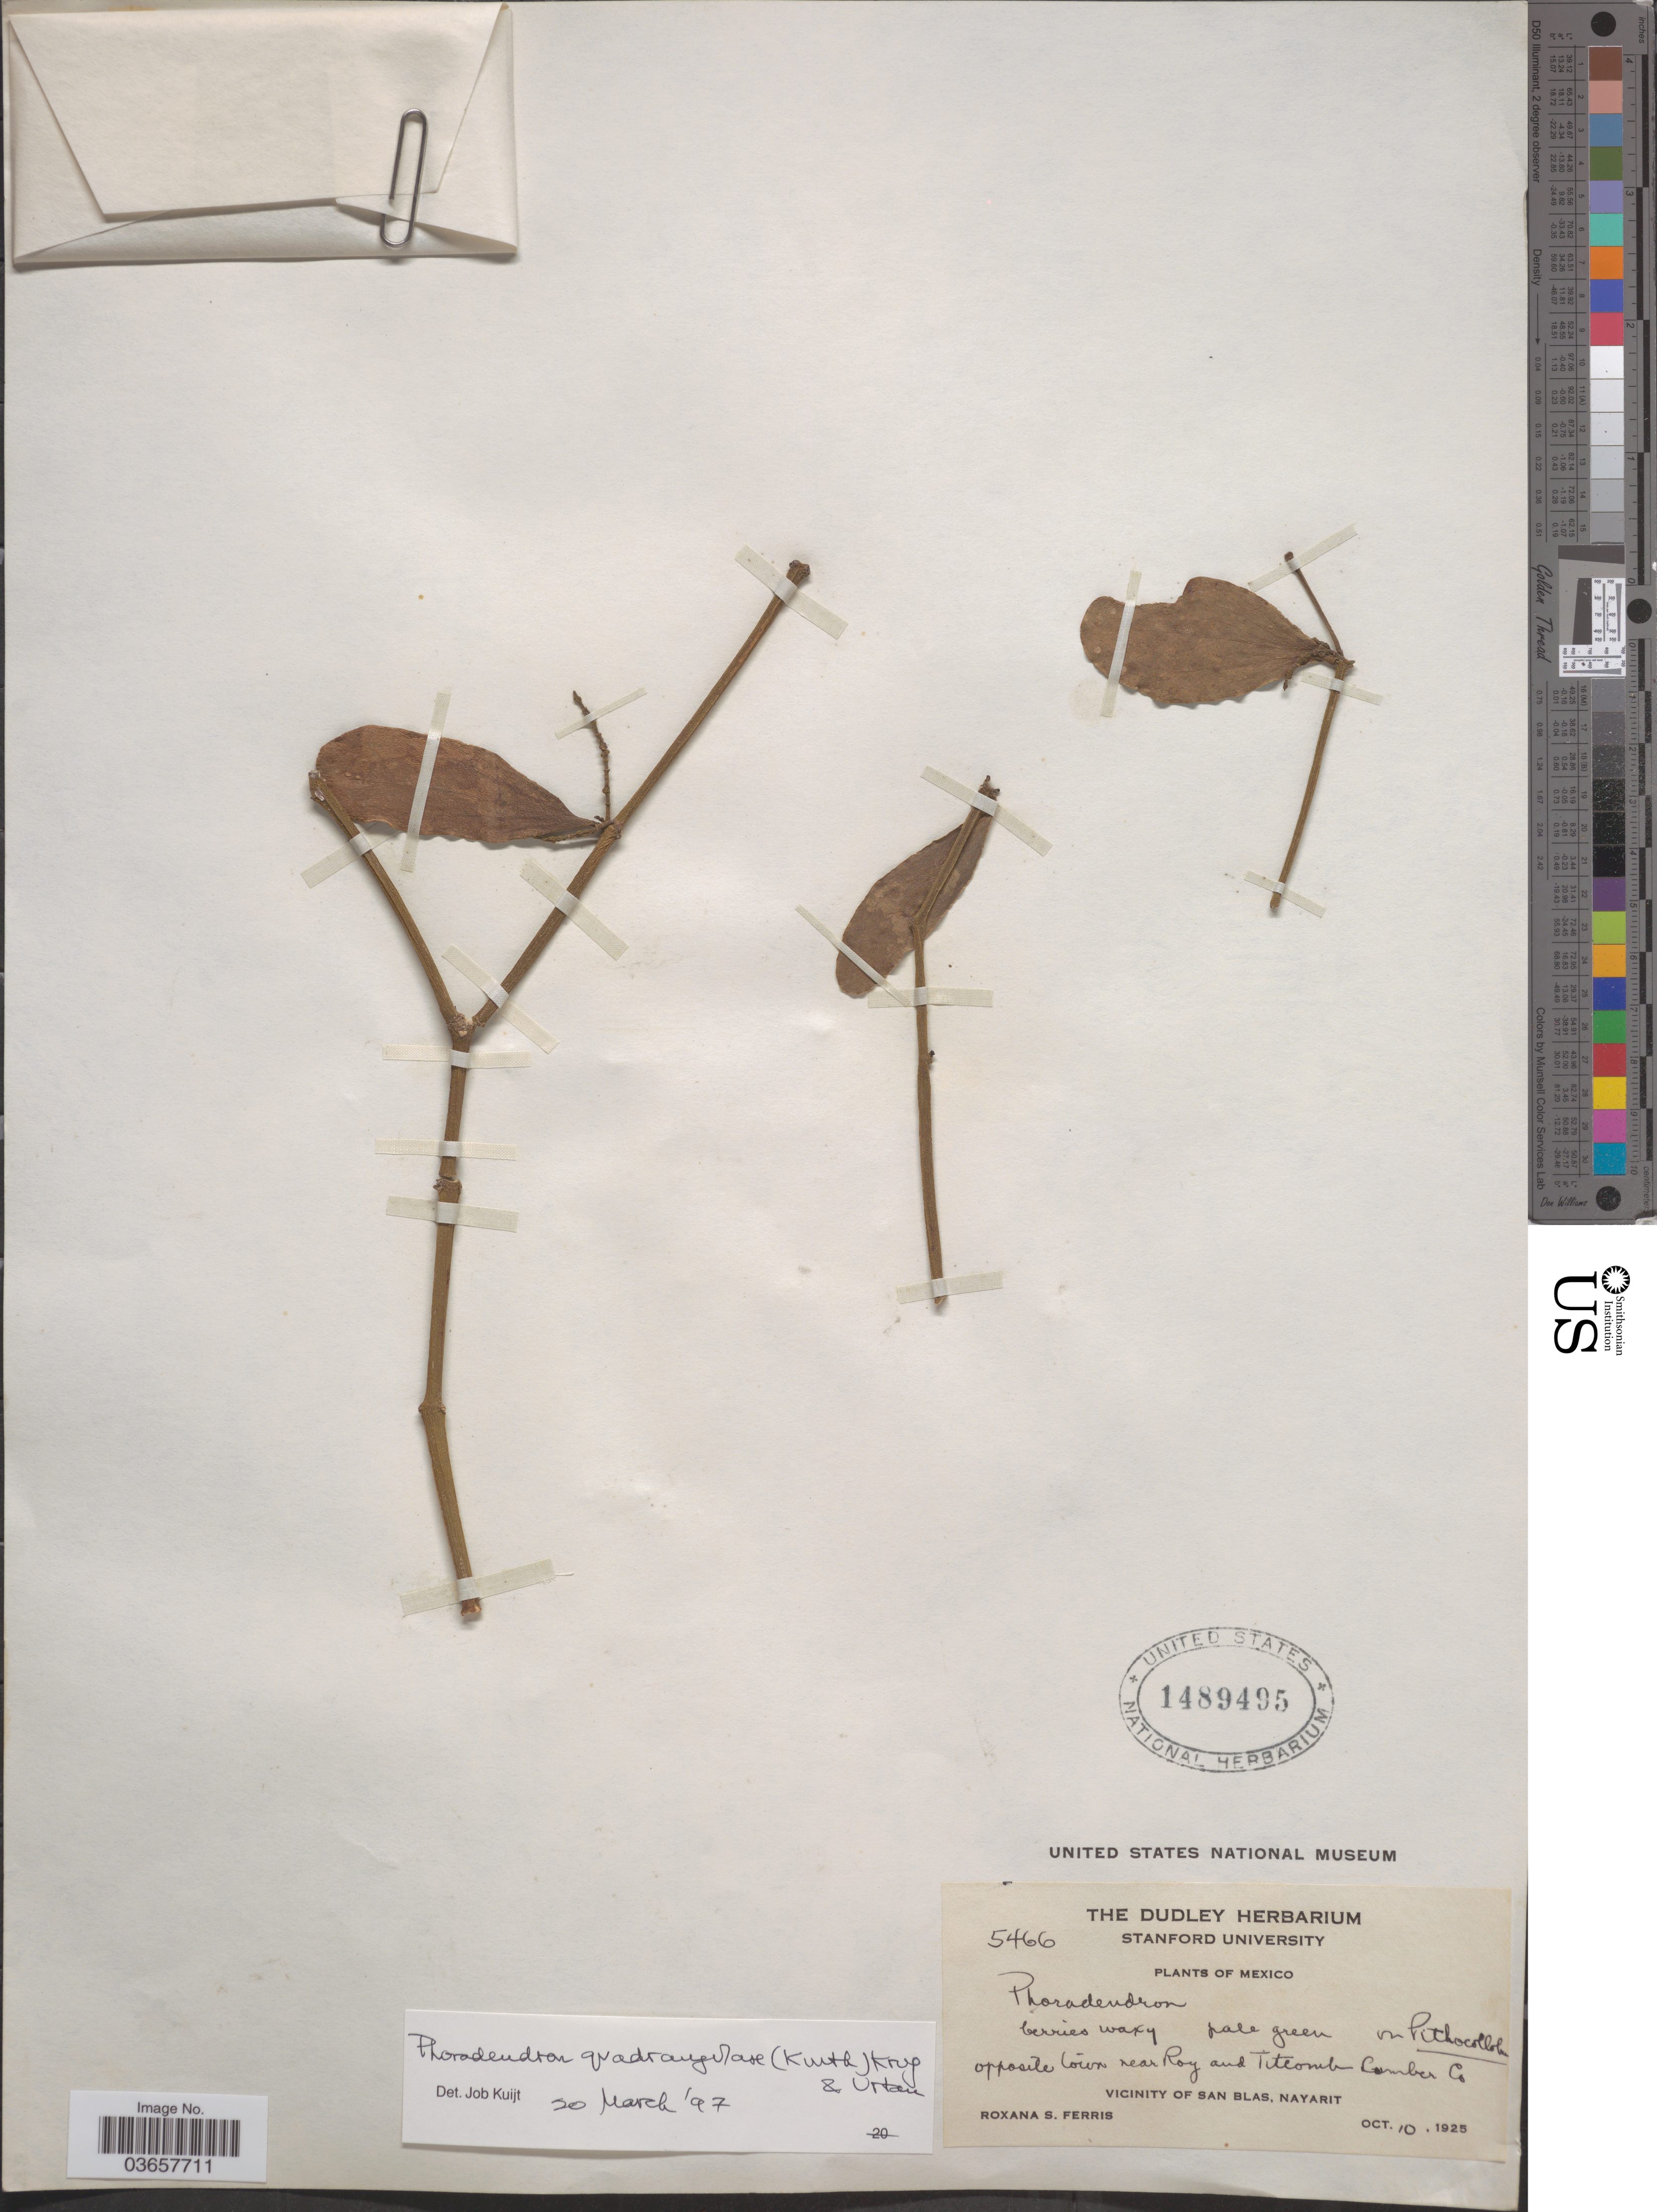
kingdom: Plantae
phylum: Tracheophyta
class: Magnoliopsida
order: Santalales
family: Viscaceae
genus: Phoradendron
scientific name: Phoradendron quadrangulare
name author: (Kunth) Griseb.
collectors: R. S. Ferris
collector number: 5466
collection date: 1925-10-10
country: Mexico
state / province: Nayarit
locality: Opposite town near Roy and Titcomb Lumber Co. Vicinity of San Blas.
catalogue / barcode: US 1489495